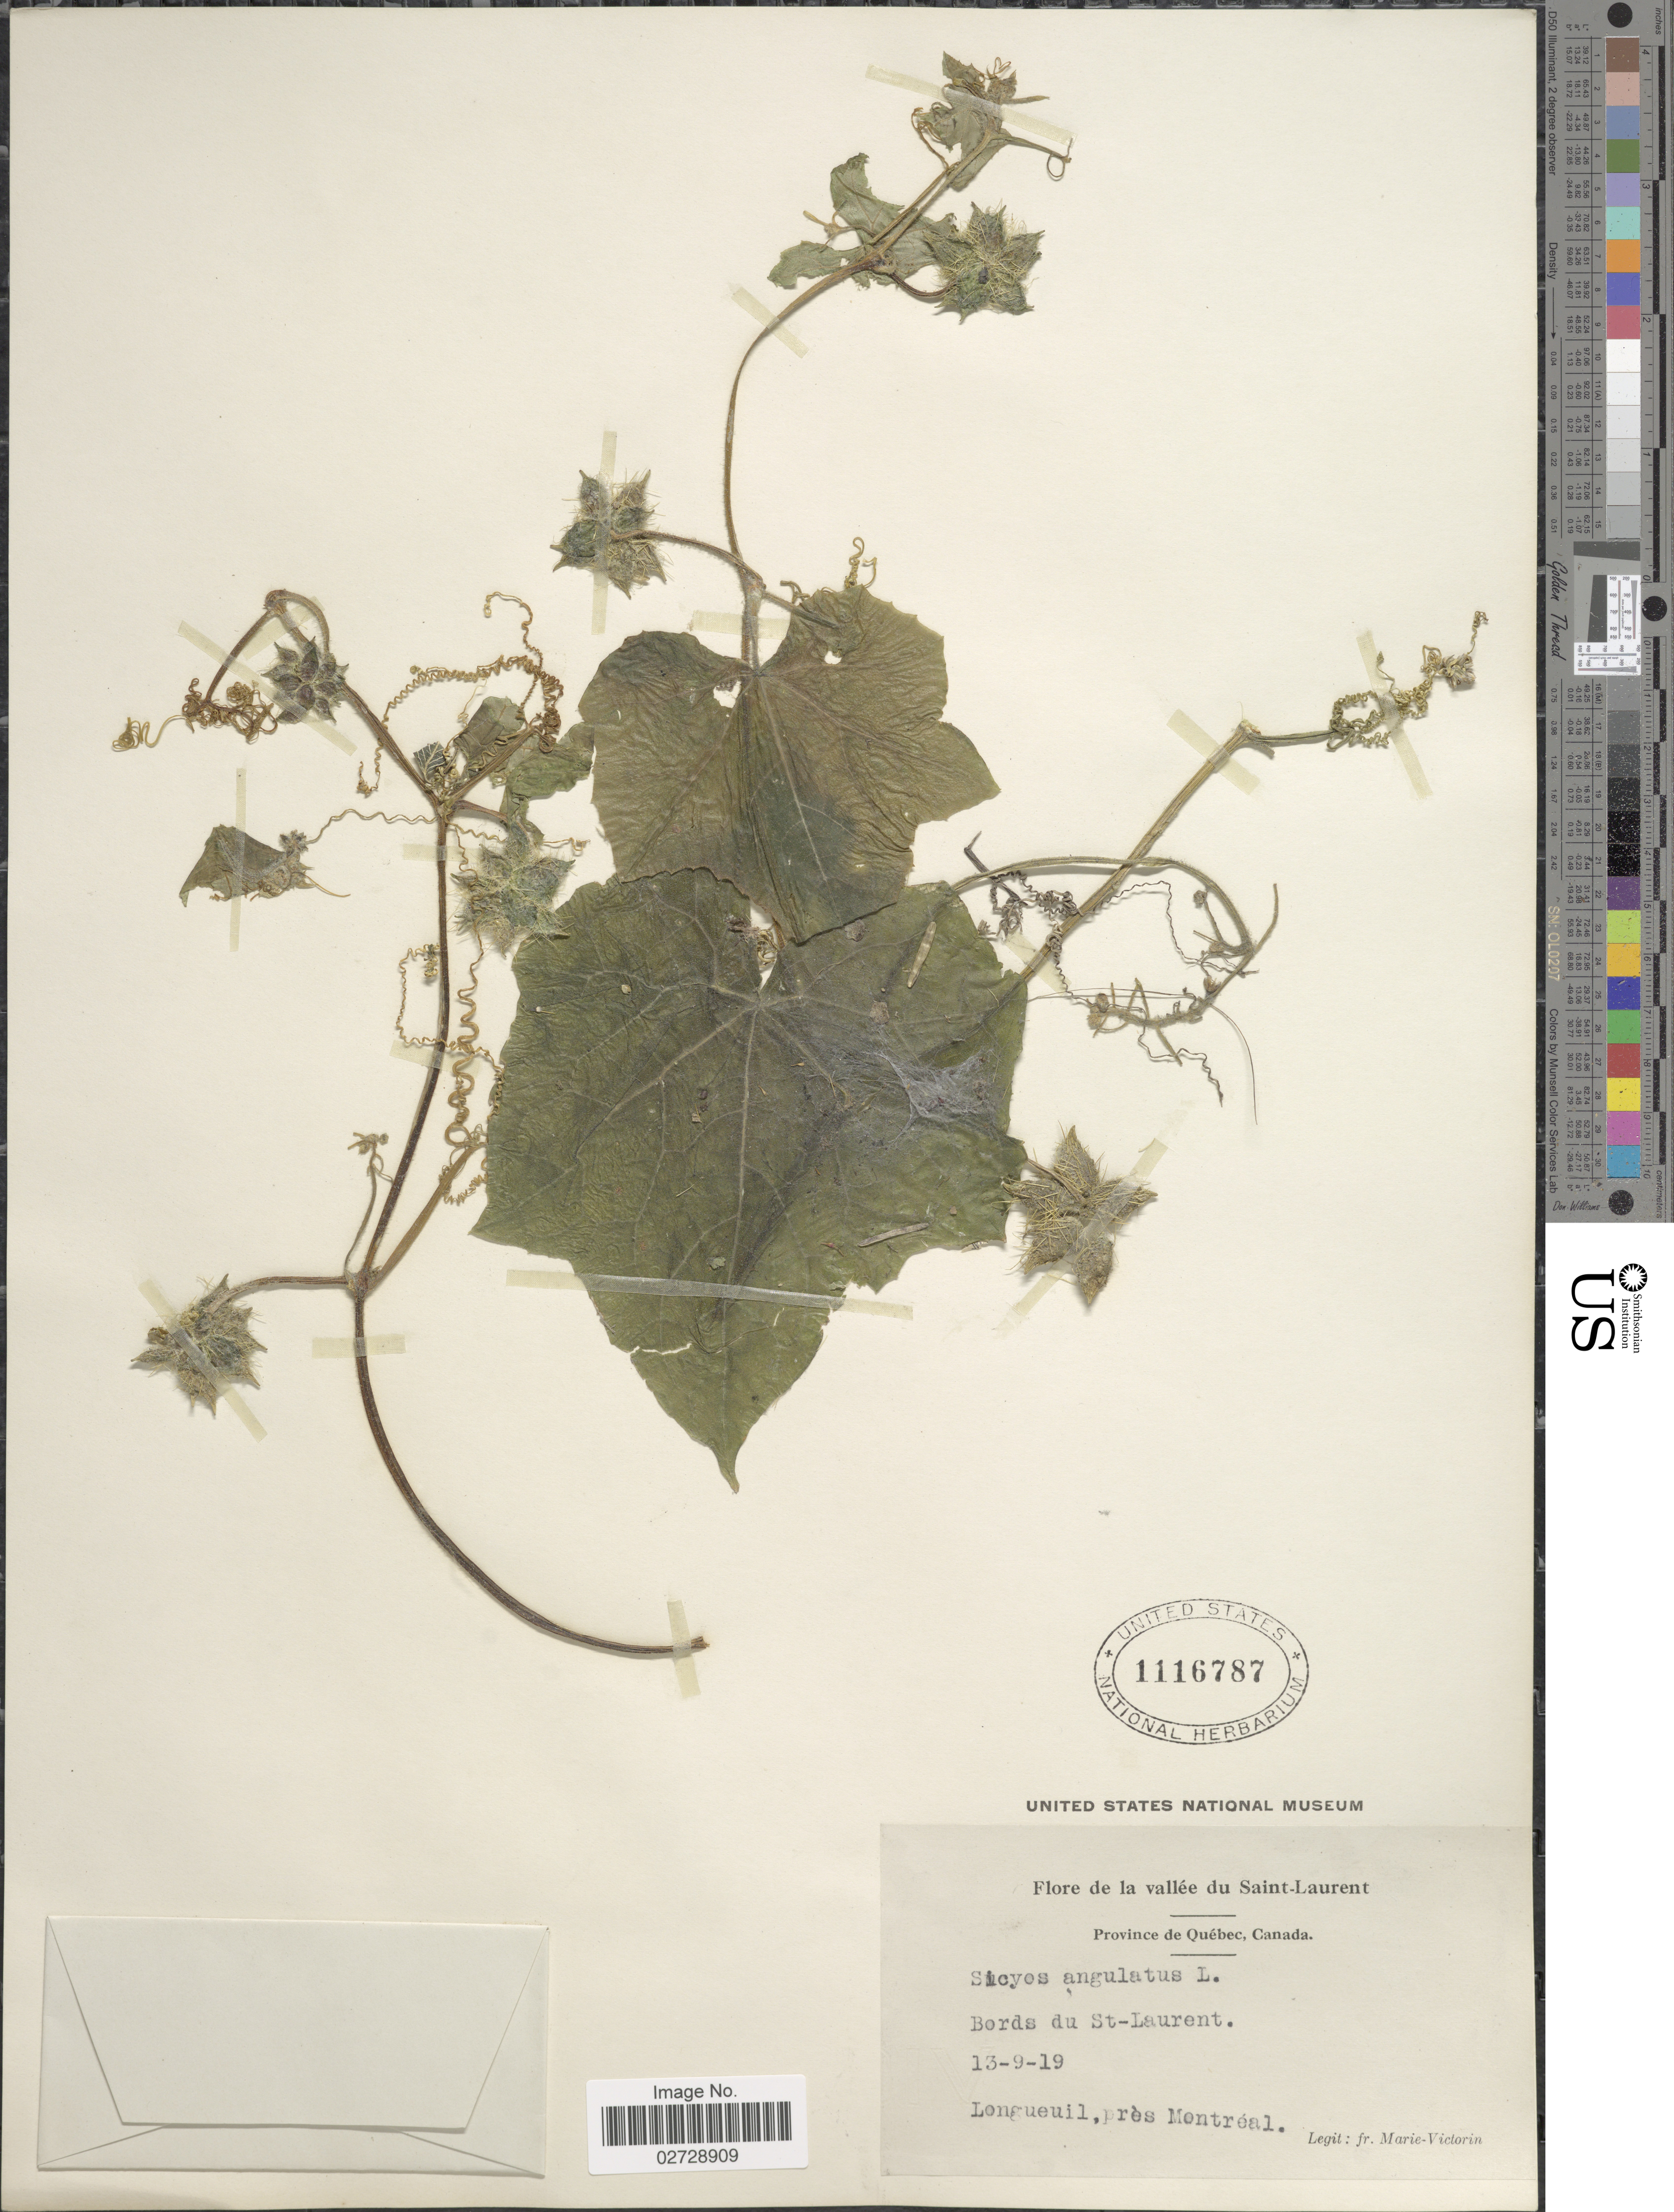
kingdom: Plantae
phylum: Tracheophyta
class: Magnoliopsida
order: Cucurbitales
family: Cucurbitaceae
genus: Sicyos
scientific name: Sicyos angulatus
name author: L.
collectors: F. Marie-Victorin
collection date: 1919-09-13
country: Canada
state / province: Quebec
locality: Bords du St-Laurent, Longueuil, prés Montréal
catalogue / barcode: US 1116787